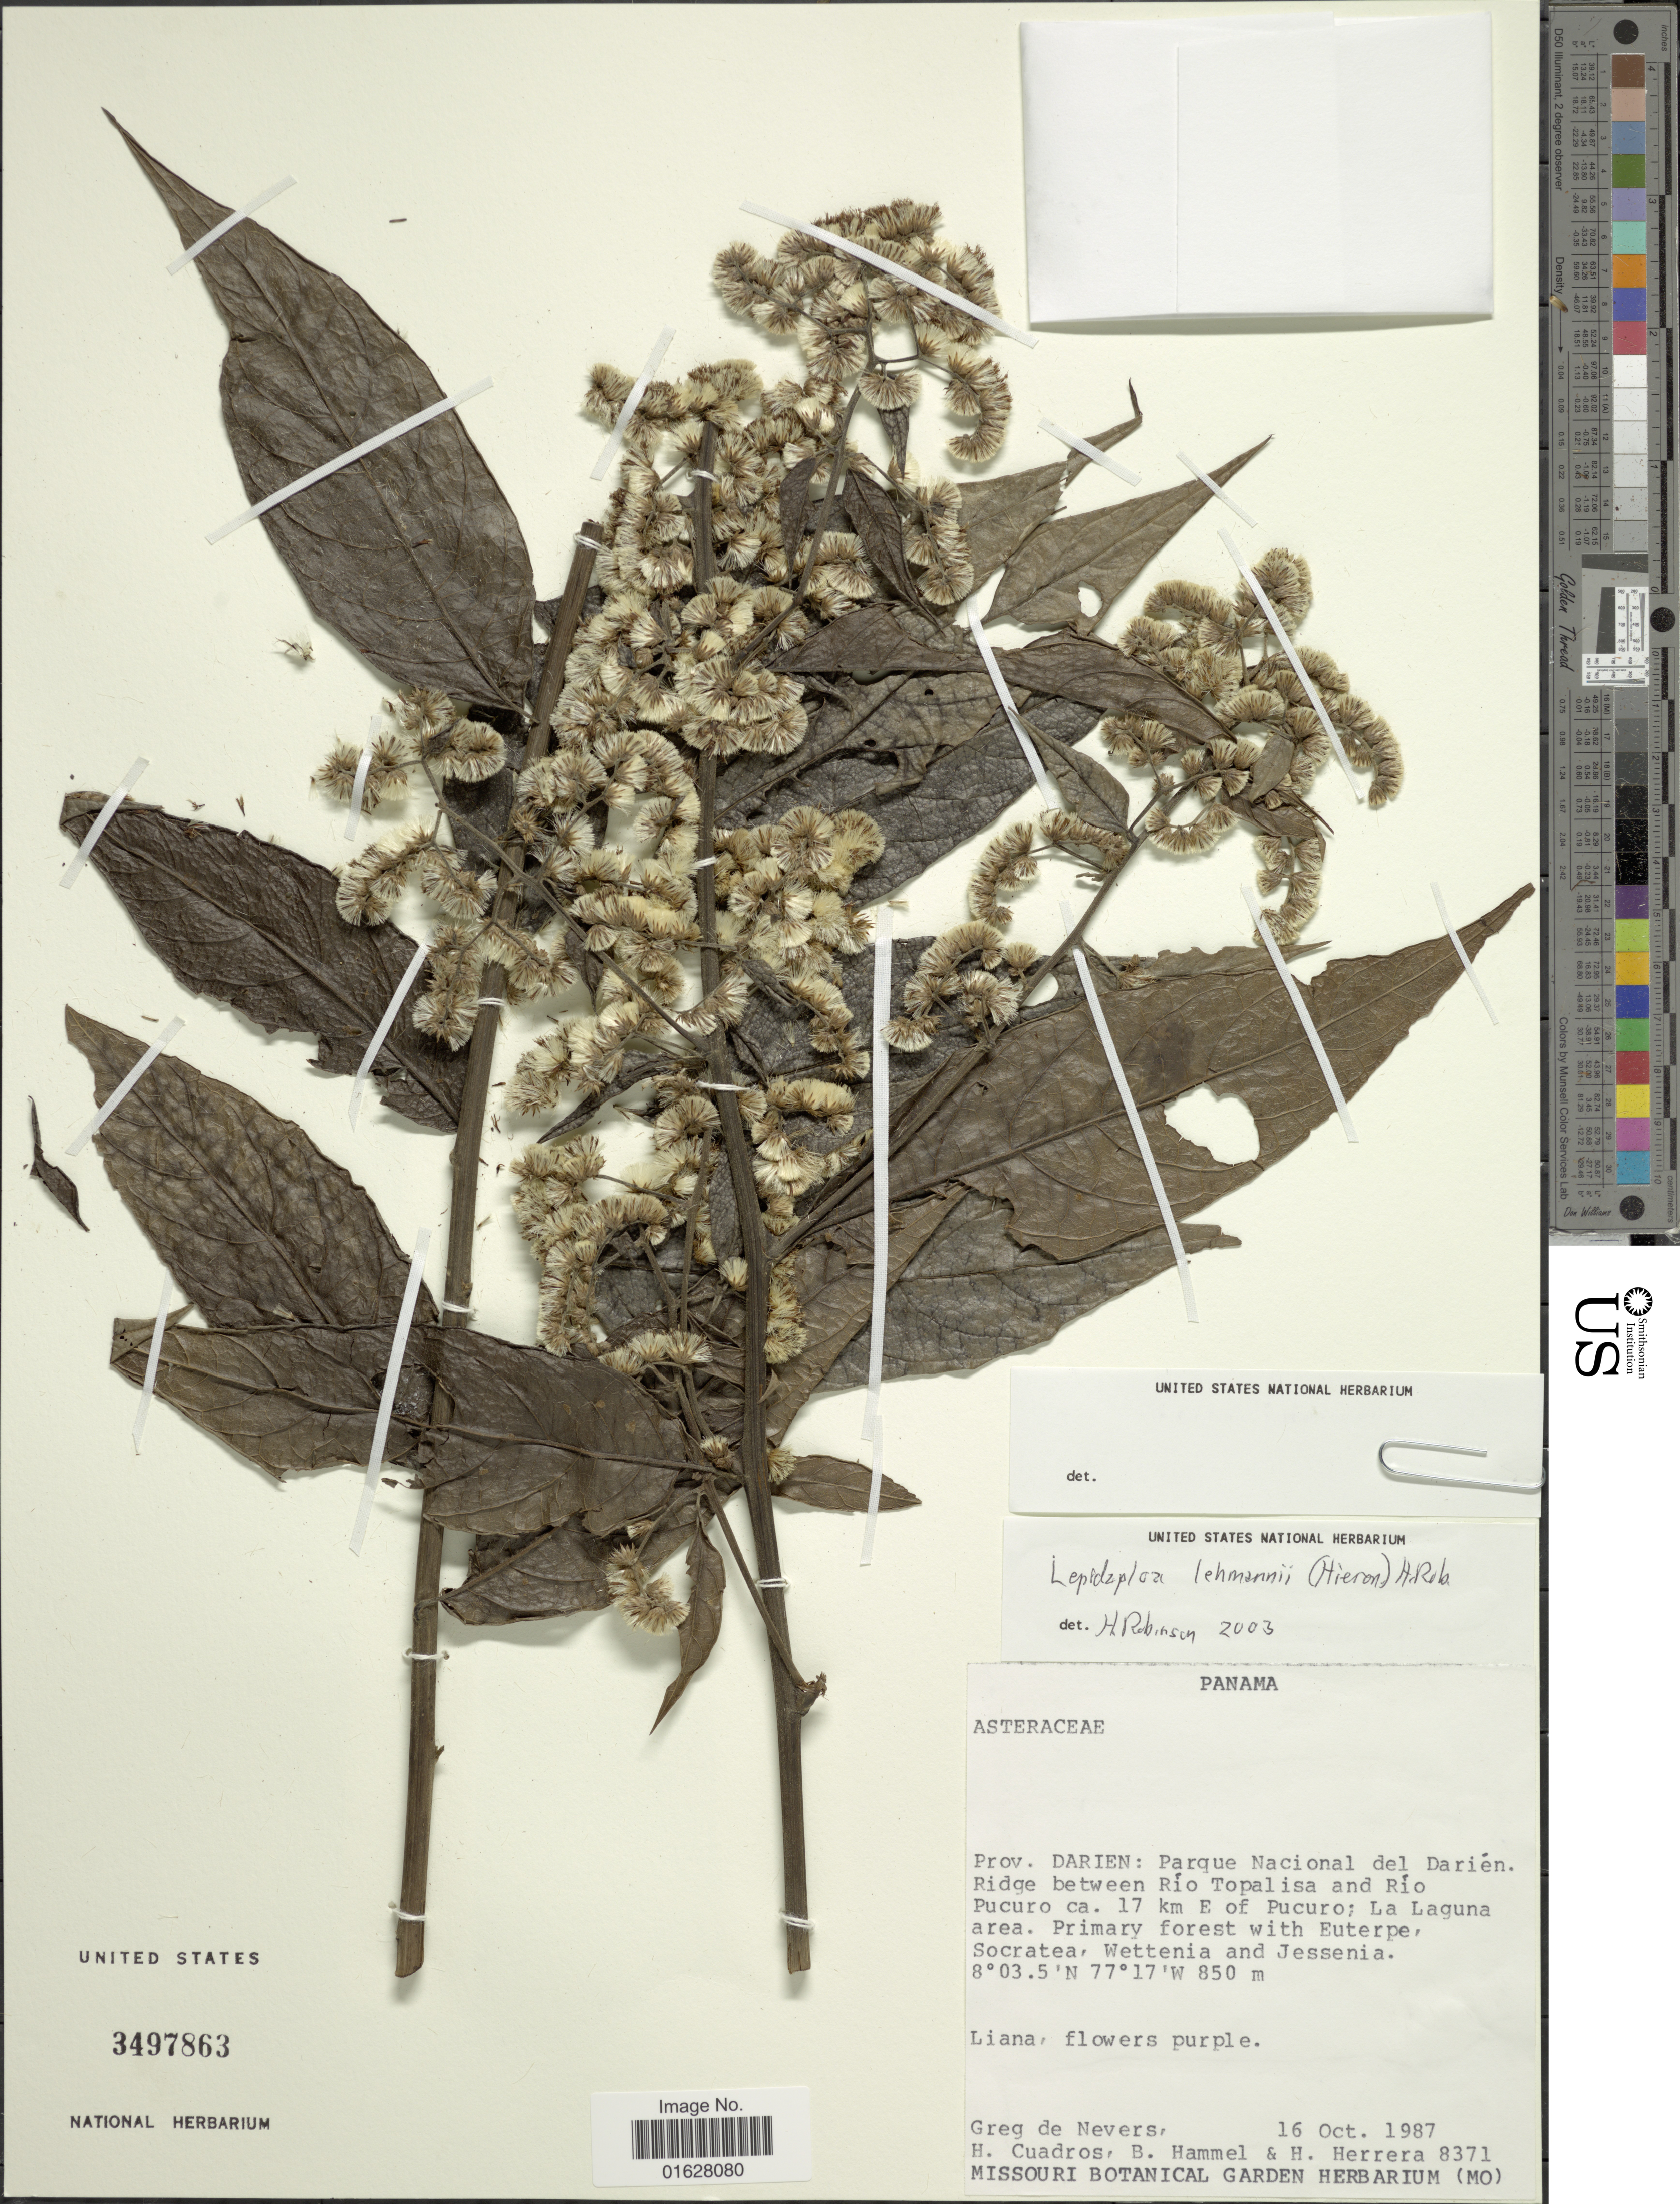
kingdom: Plantae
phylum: Tracheophyta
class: Magnoliopsida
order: Asterales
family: Asteraceae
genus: Lepidaploa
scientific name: Lepidaploa lehmannii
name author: (Hieron.) H. Rob.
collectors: G. C. de Nevers, H. Cuadros, B. Hammel & H. Herrera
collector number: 8371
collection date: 1987-10-16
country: Panama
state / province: Darién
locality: Panama. Prov. Darien: Parque Nacional del Darien. Ridge between Rio Topalisa and Rio Pucuro ca. 17 km E of Pucuro; La Laguna area. Primary forest with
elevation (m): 850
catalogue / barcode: US 3497863